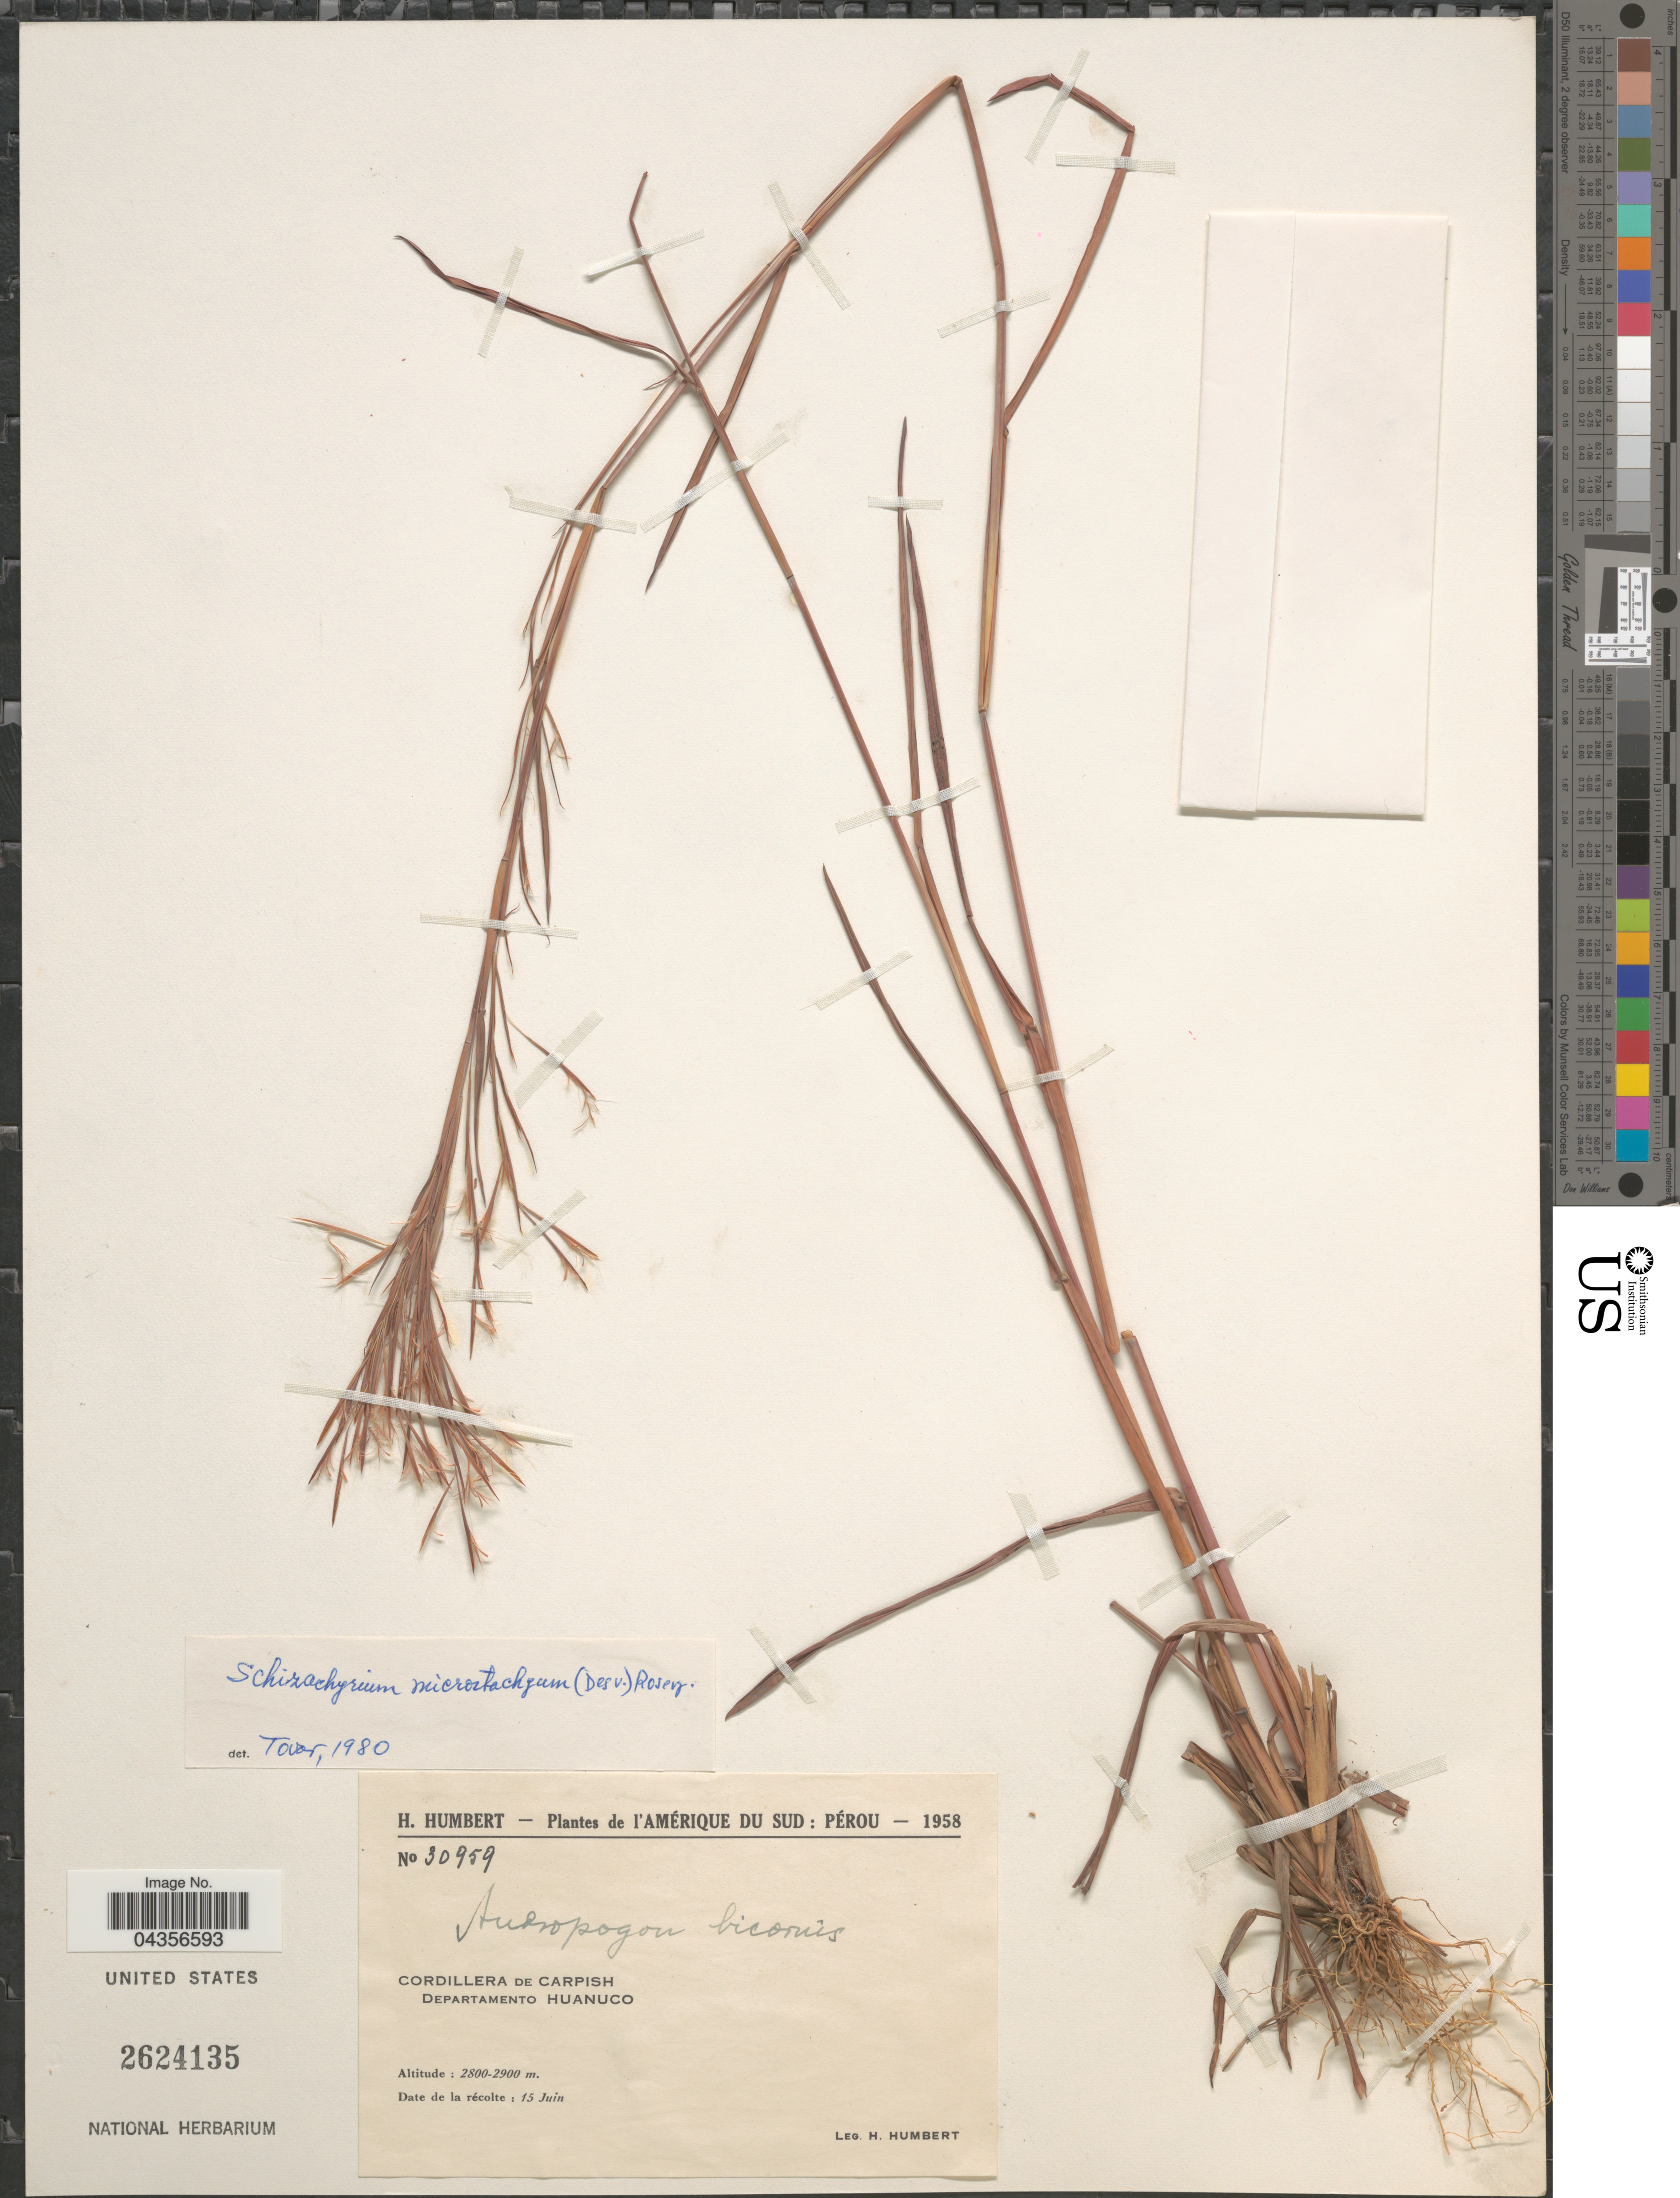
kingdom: Plantae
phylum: Tracheophyta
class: Liliopsida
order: Poales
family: Poaceae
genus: Schizachyrium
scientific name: Schizachyrium microstachyum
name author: (Desv. ex Ham.) Roseng. et al.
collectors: H. Humbert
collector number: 30959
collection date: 1958-06-15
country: Peru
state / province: Huánuco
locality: L'Amérique du Sud: Pérou. Cordillera de Carpish. Departamento Huanuco.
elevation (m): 2800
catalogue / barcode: US 2624135